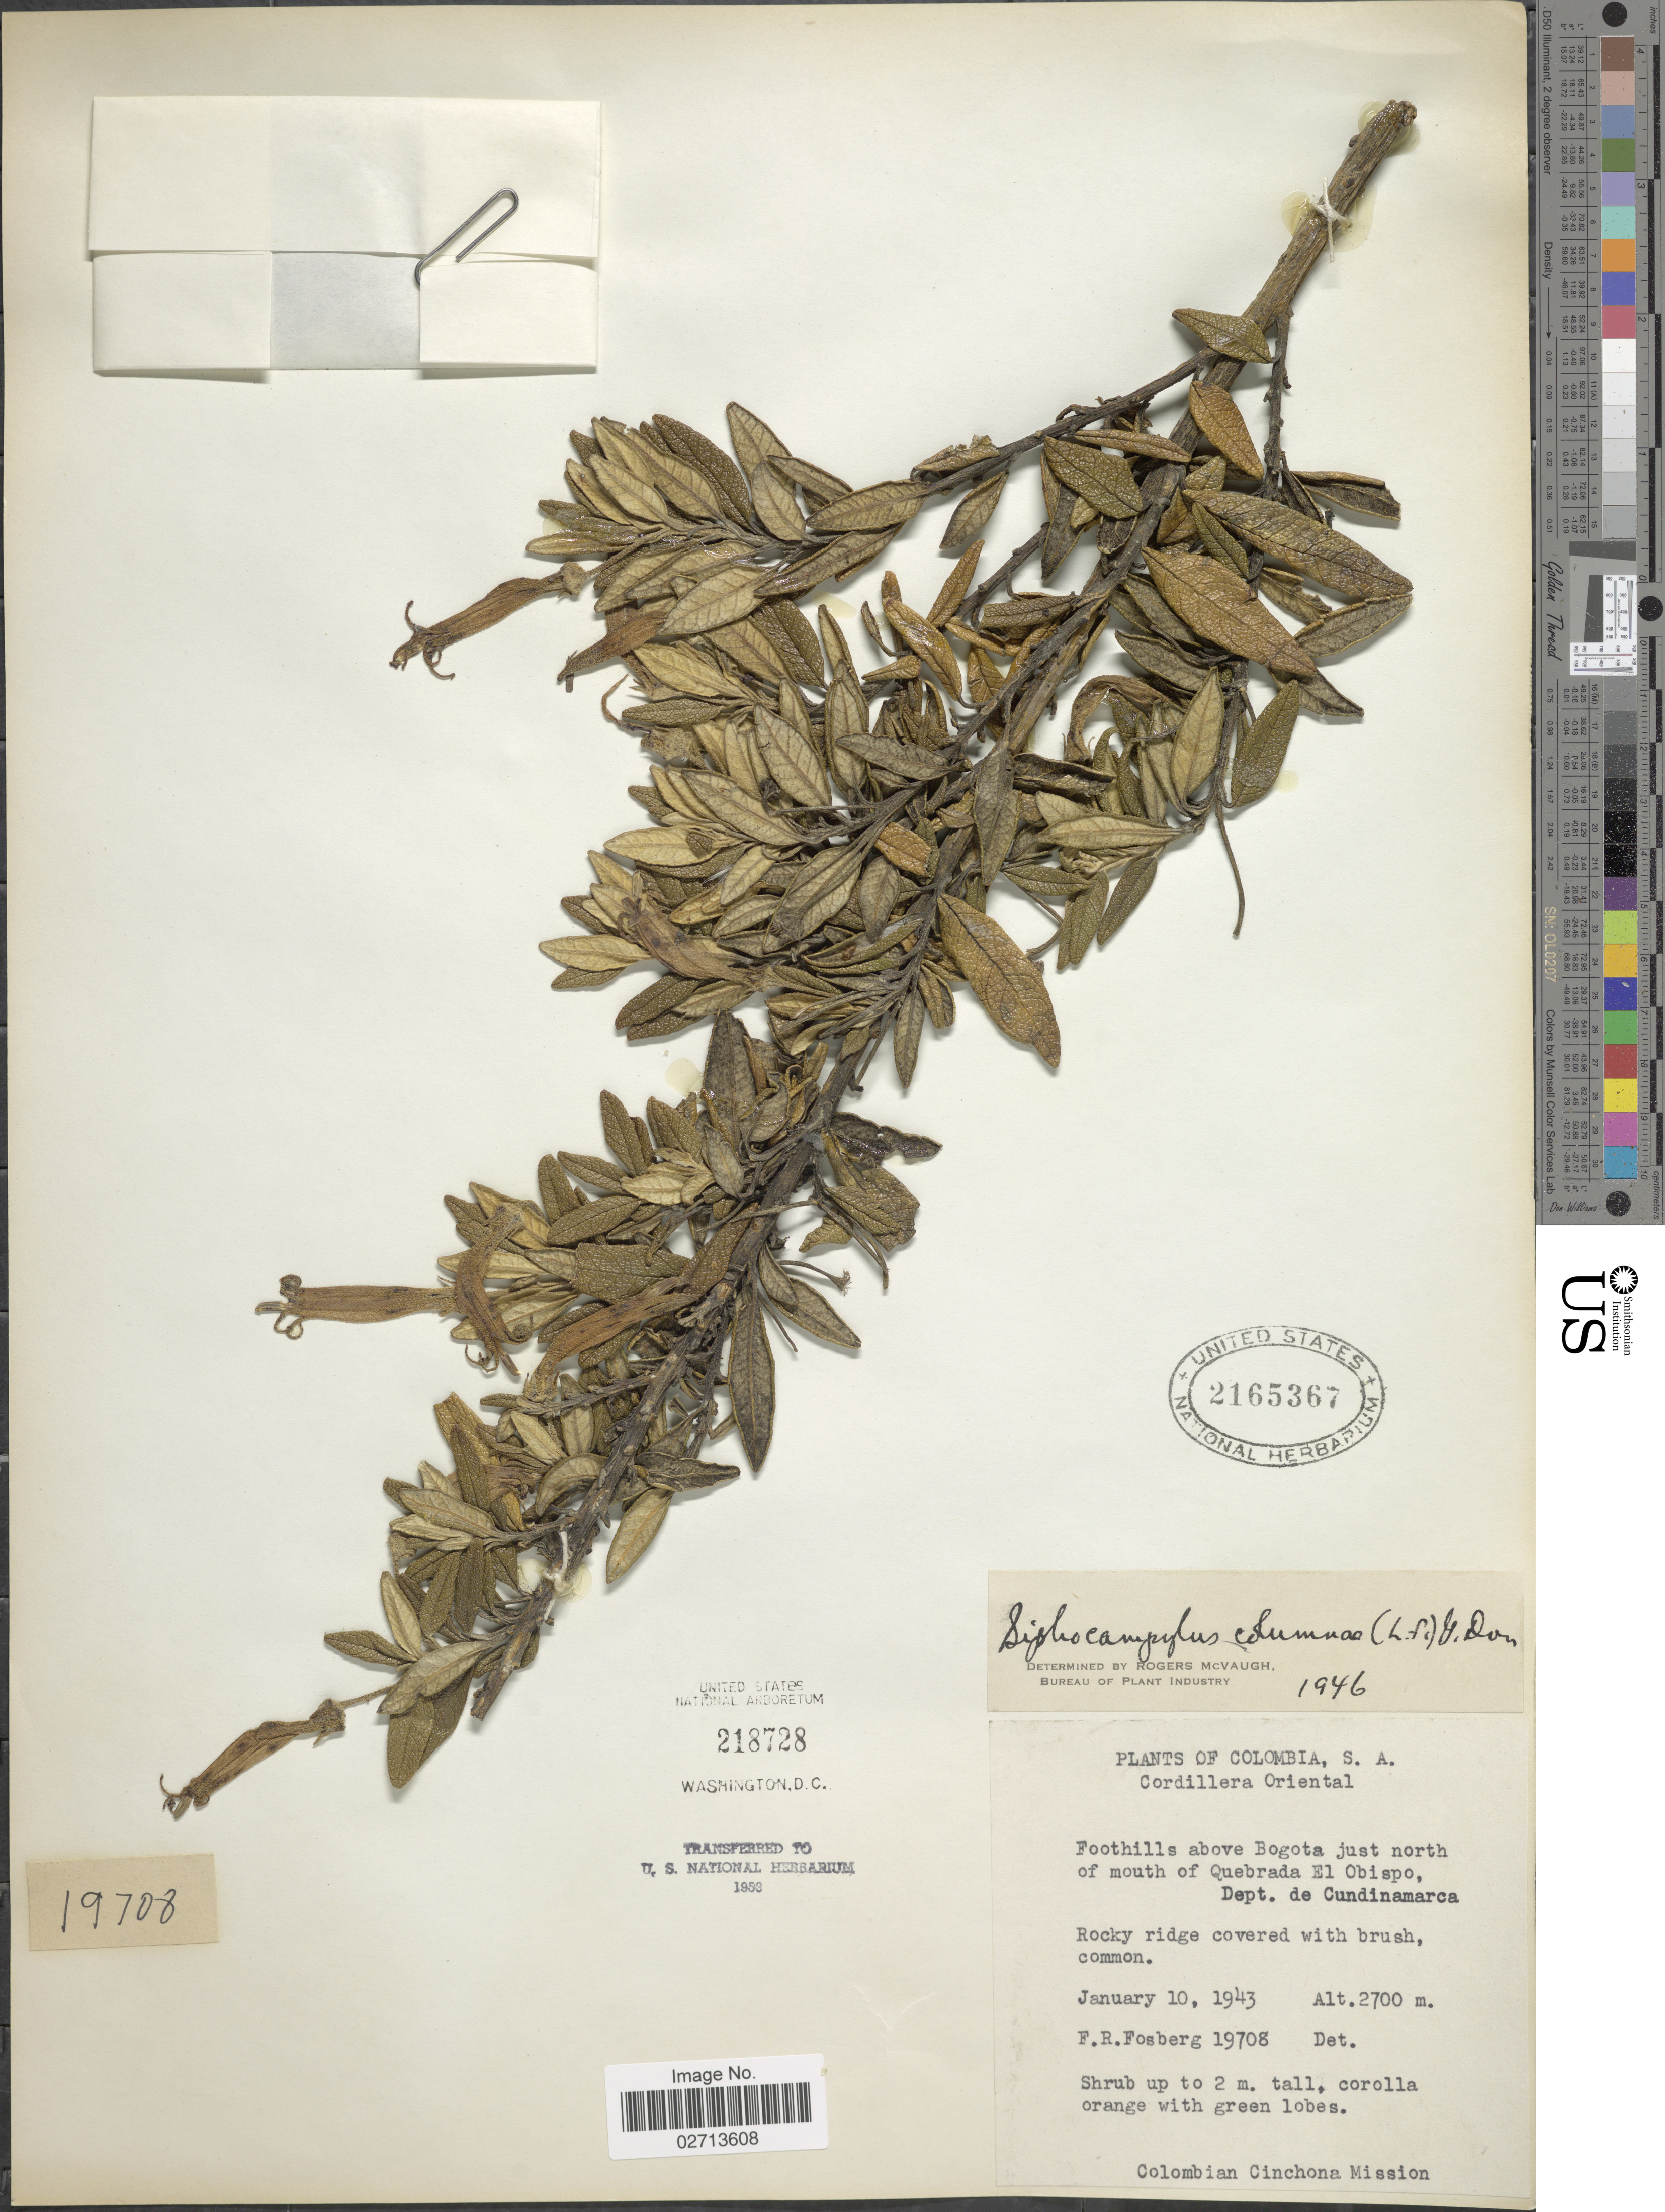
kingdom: Plantae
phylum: Tracheophyta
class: Magnoliopsida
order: Asterales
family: Campanulaceae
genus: Siphocampylus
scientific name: Siphocampylus columnae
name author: (L. f.) G. Don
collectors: F. R. Fosberg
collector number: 19708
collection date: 1943-01-10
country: Colombia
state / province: Cundinamarca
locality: S. A. Cordillera Oriental. Foothills above Bogota just north of mouth of Quebrada El Obispo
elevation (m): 2700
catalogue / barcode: US 2165367